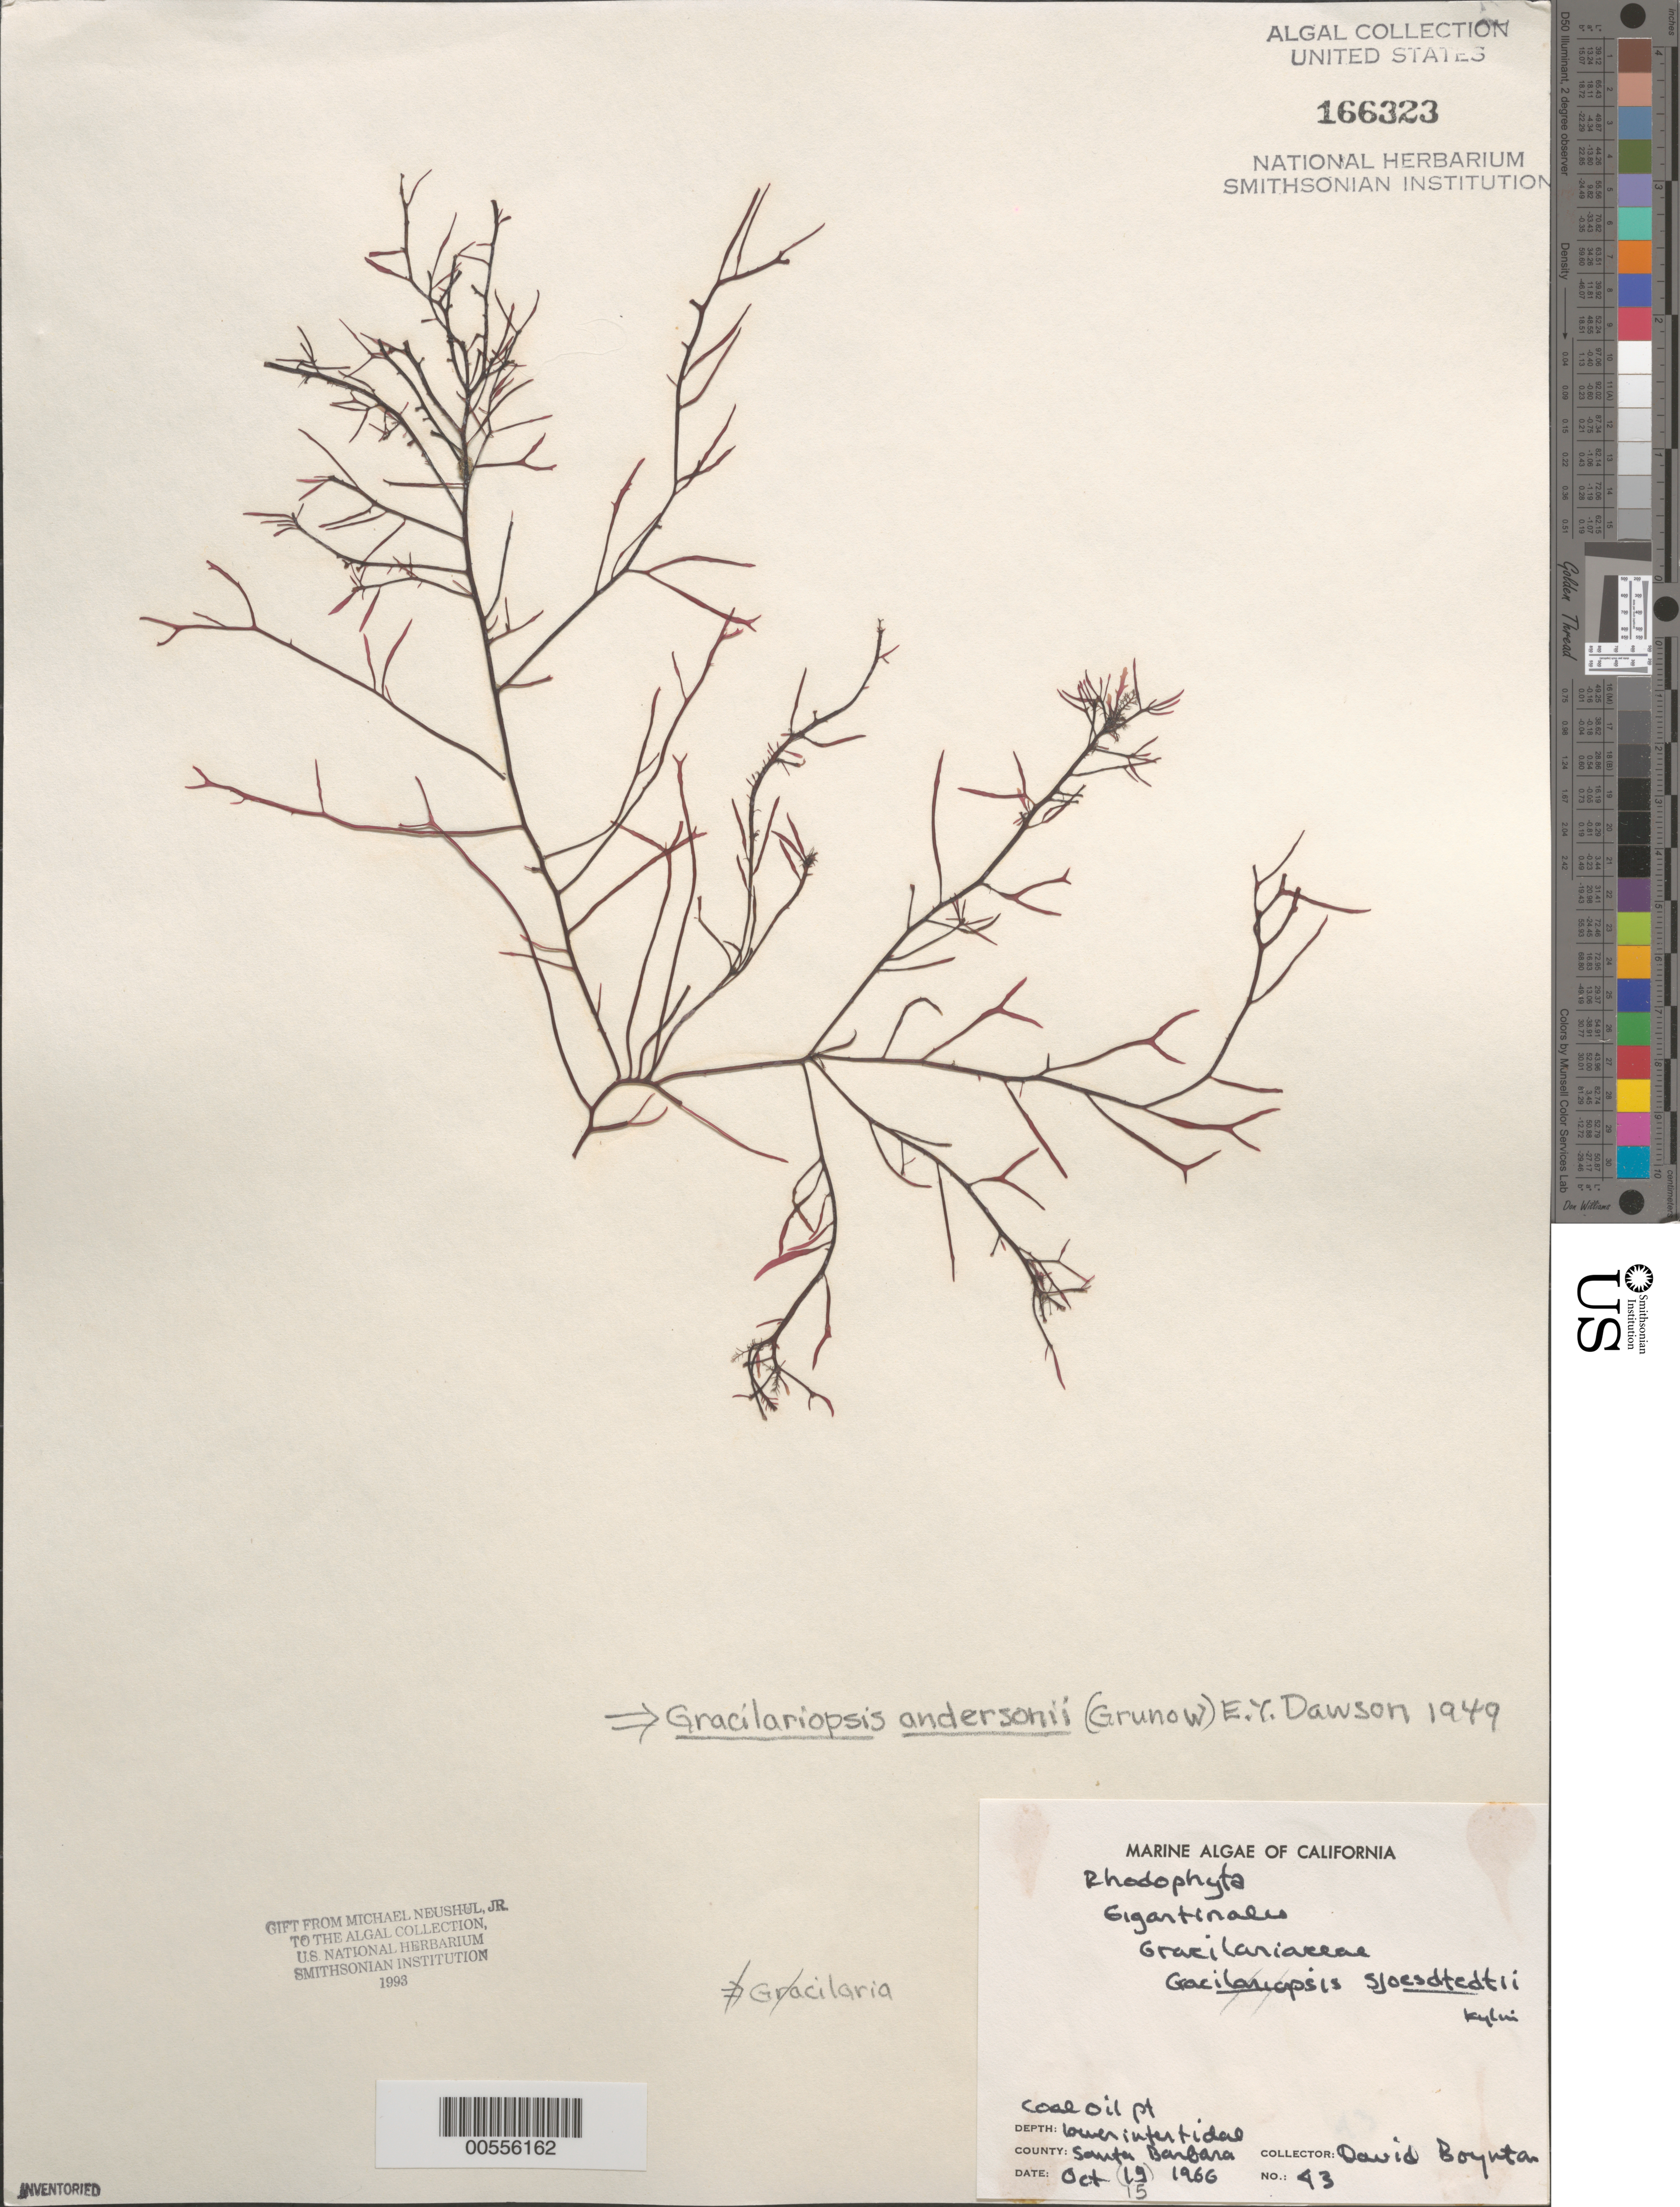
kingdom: Plantae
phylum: Rhodophyta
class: Florideophyceae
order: Gracilariales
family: Gracilariaceae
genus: Gracilariopsis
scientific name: Gracilariopsis andersonii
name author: (Grunow) E.Y. Dawson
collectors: D. Boynton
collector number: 43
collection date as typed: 15 Oct 1966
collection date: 1966-10-15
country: United States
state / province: California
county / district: Santa Barbara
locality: Coal Oil Point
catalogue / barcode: US 166323